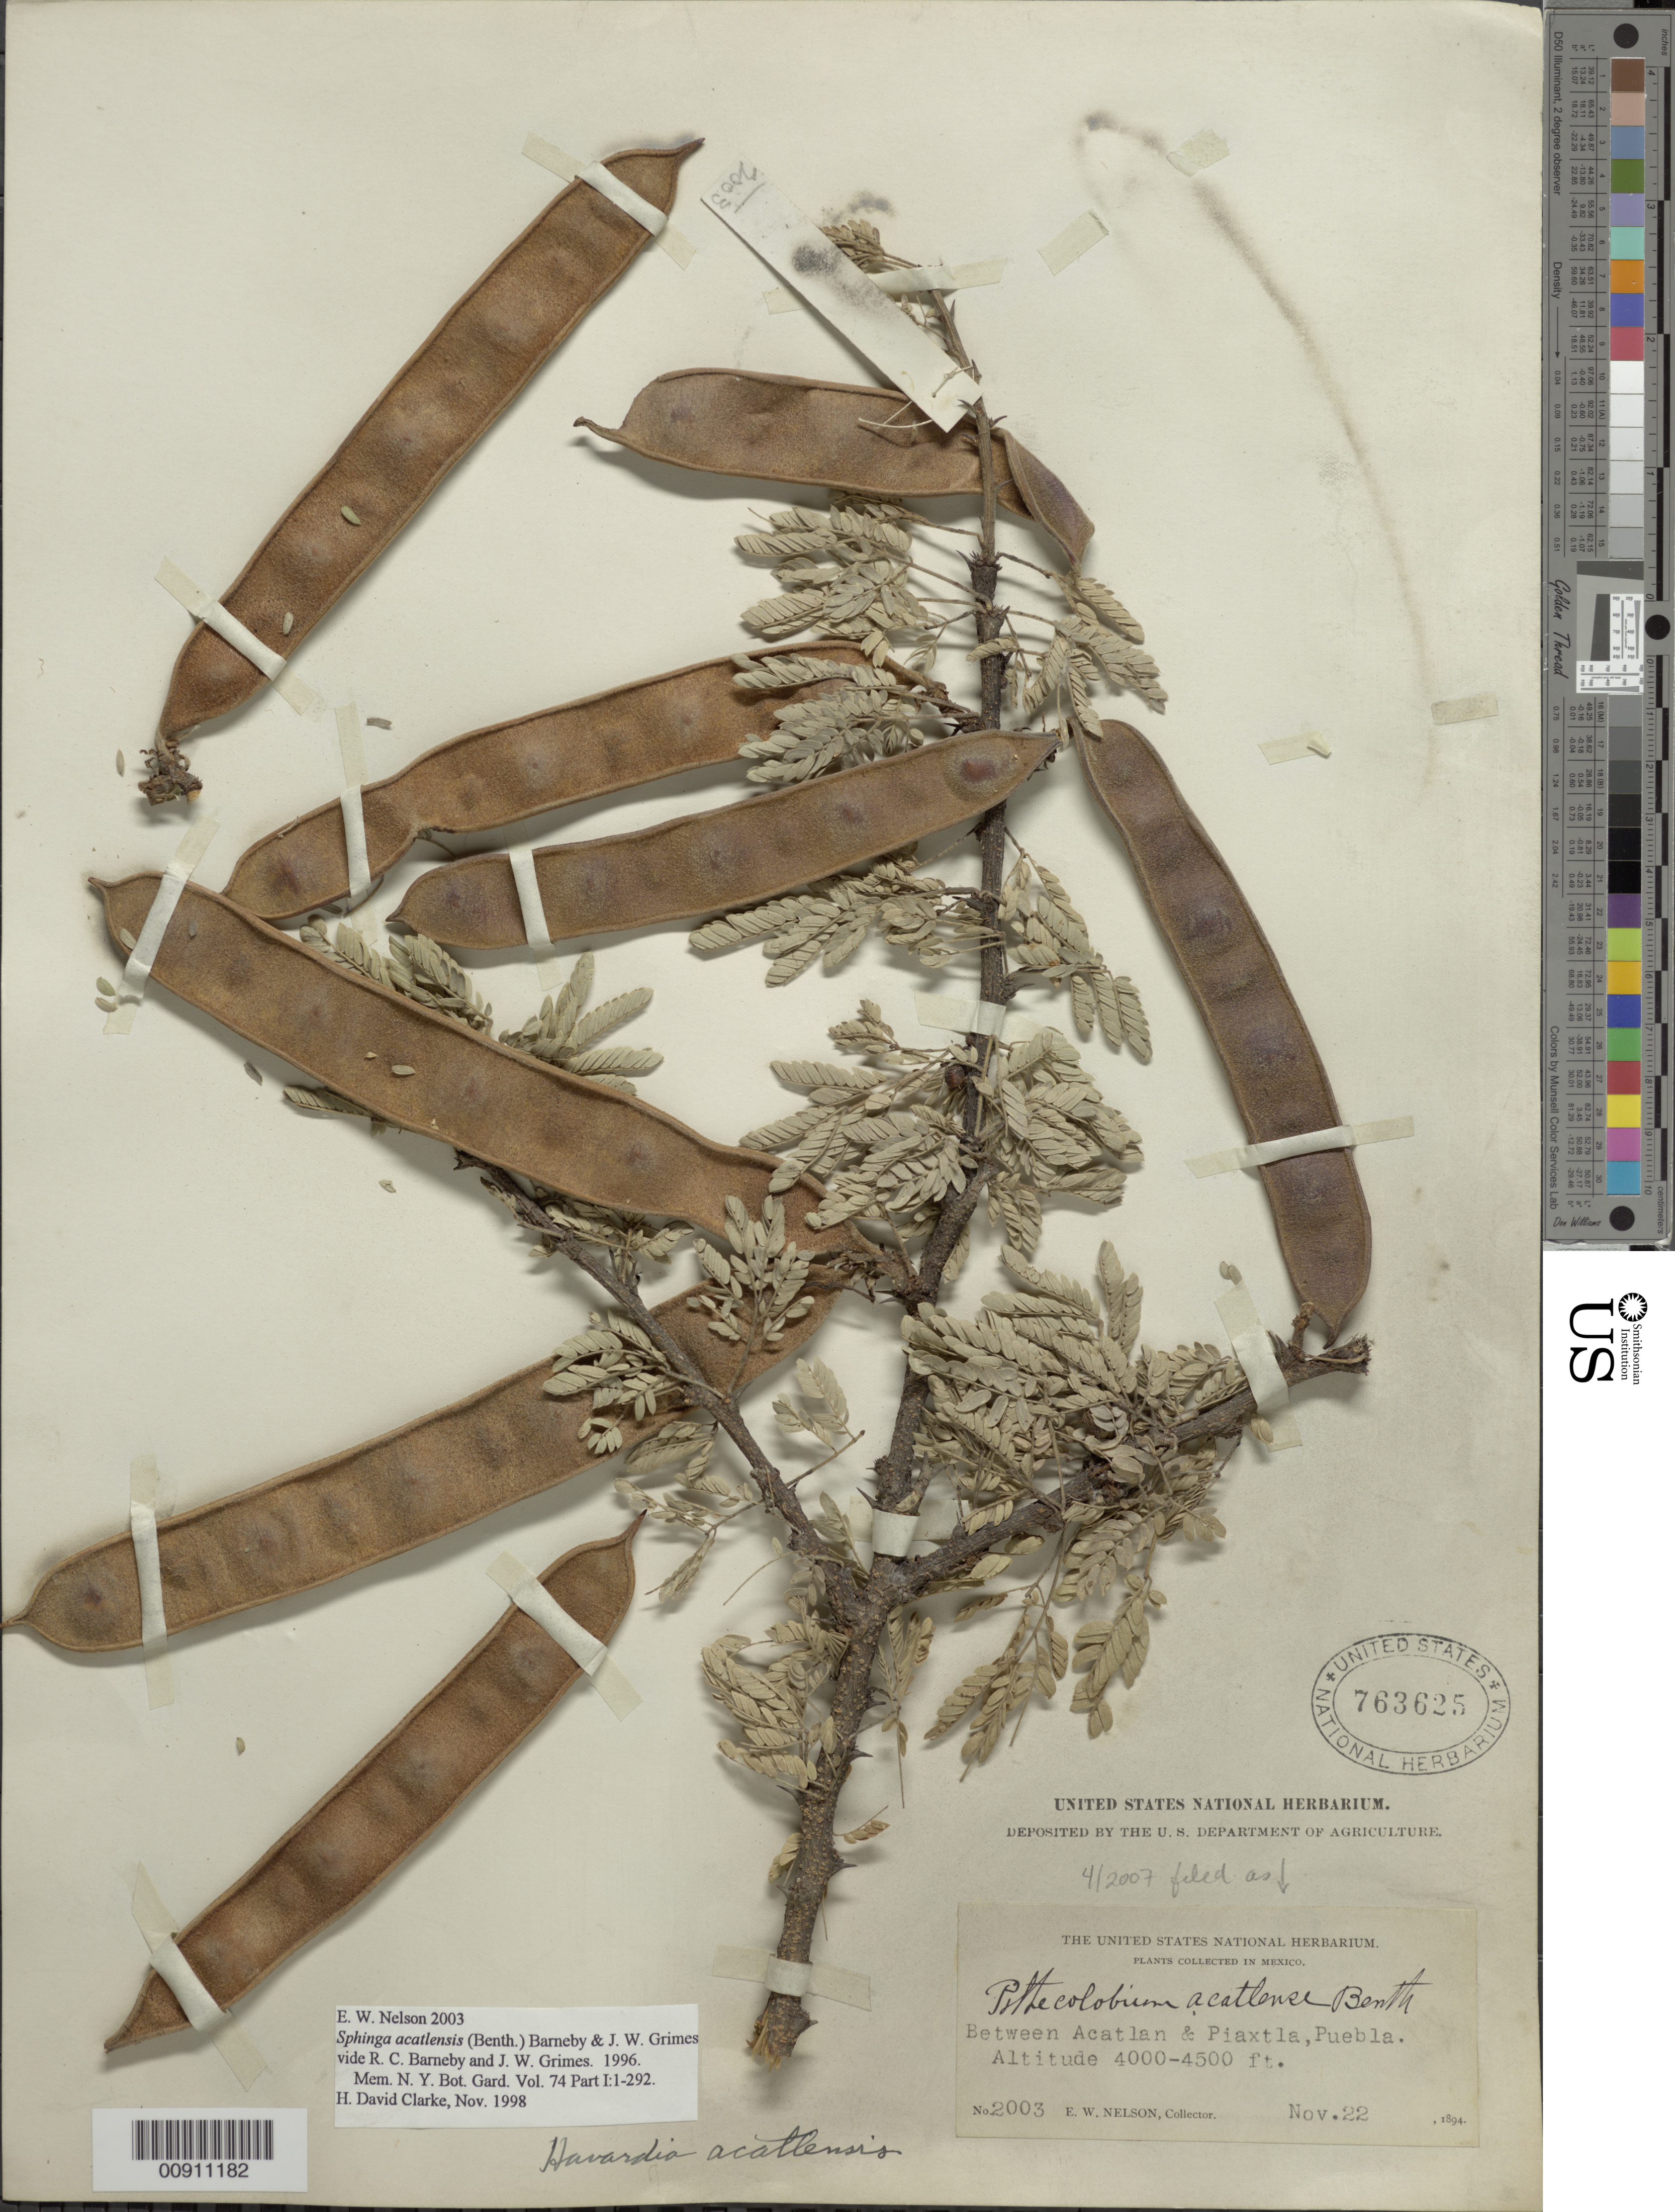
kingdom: Plantae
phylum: Tracheophyta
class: Magnoliopsida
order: Fabales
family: Fabaceae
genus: Sphinga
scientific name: Sphinga acatlensis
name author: (Benth.) Barneby & J.W. Grimes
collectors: E. W. Nelson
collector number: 2003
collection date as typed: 22 Nov 1894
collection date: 1894-11-22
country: Mexico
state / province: Puebla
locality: Between Acatlan & Piaxtla, Puebla.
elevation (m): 1219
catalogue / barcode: US 763625